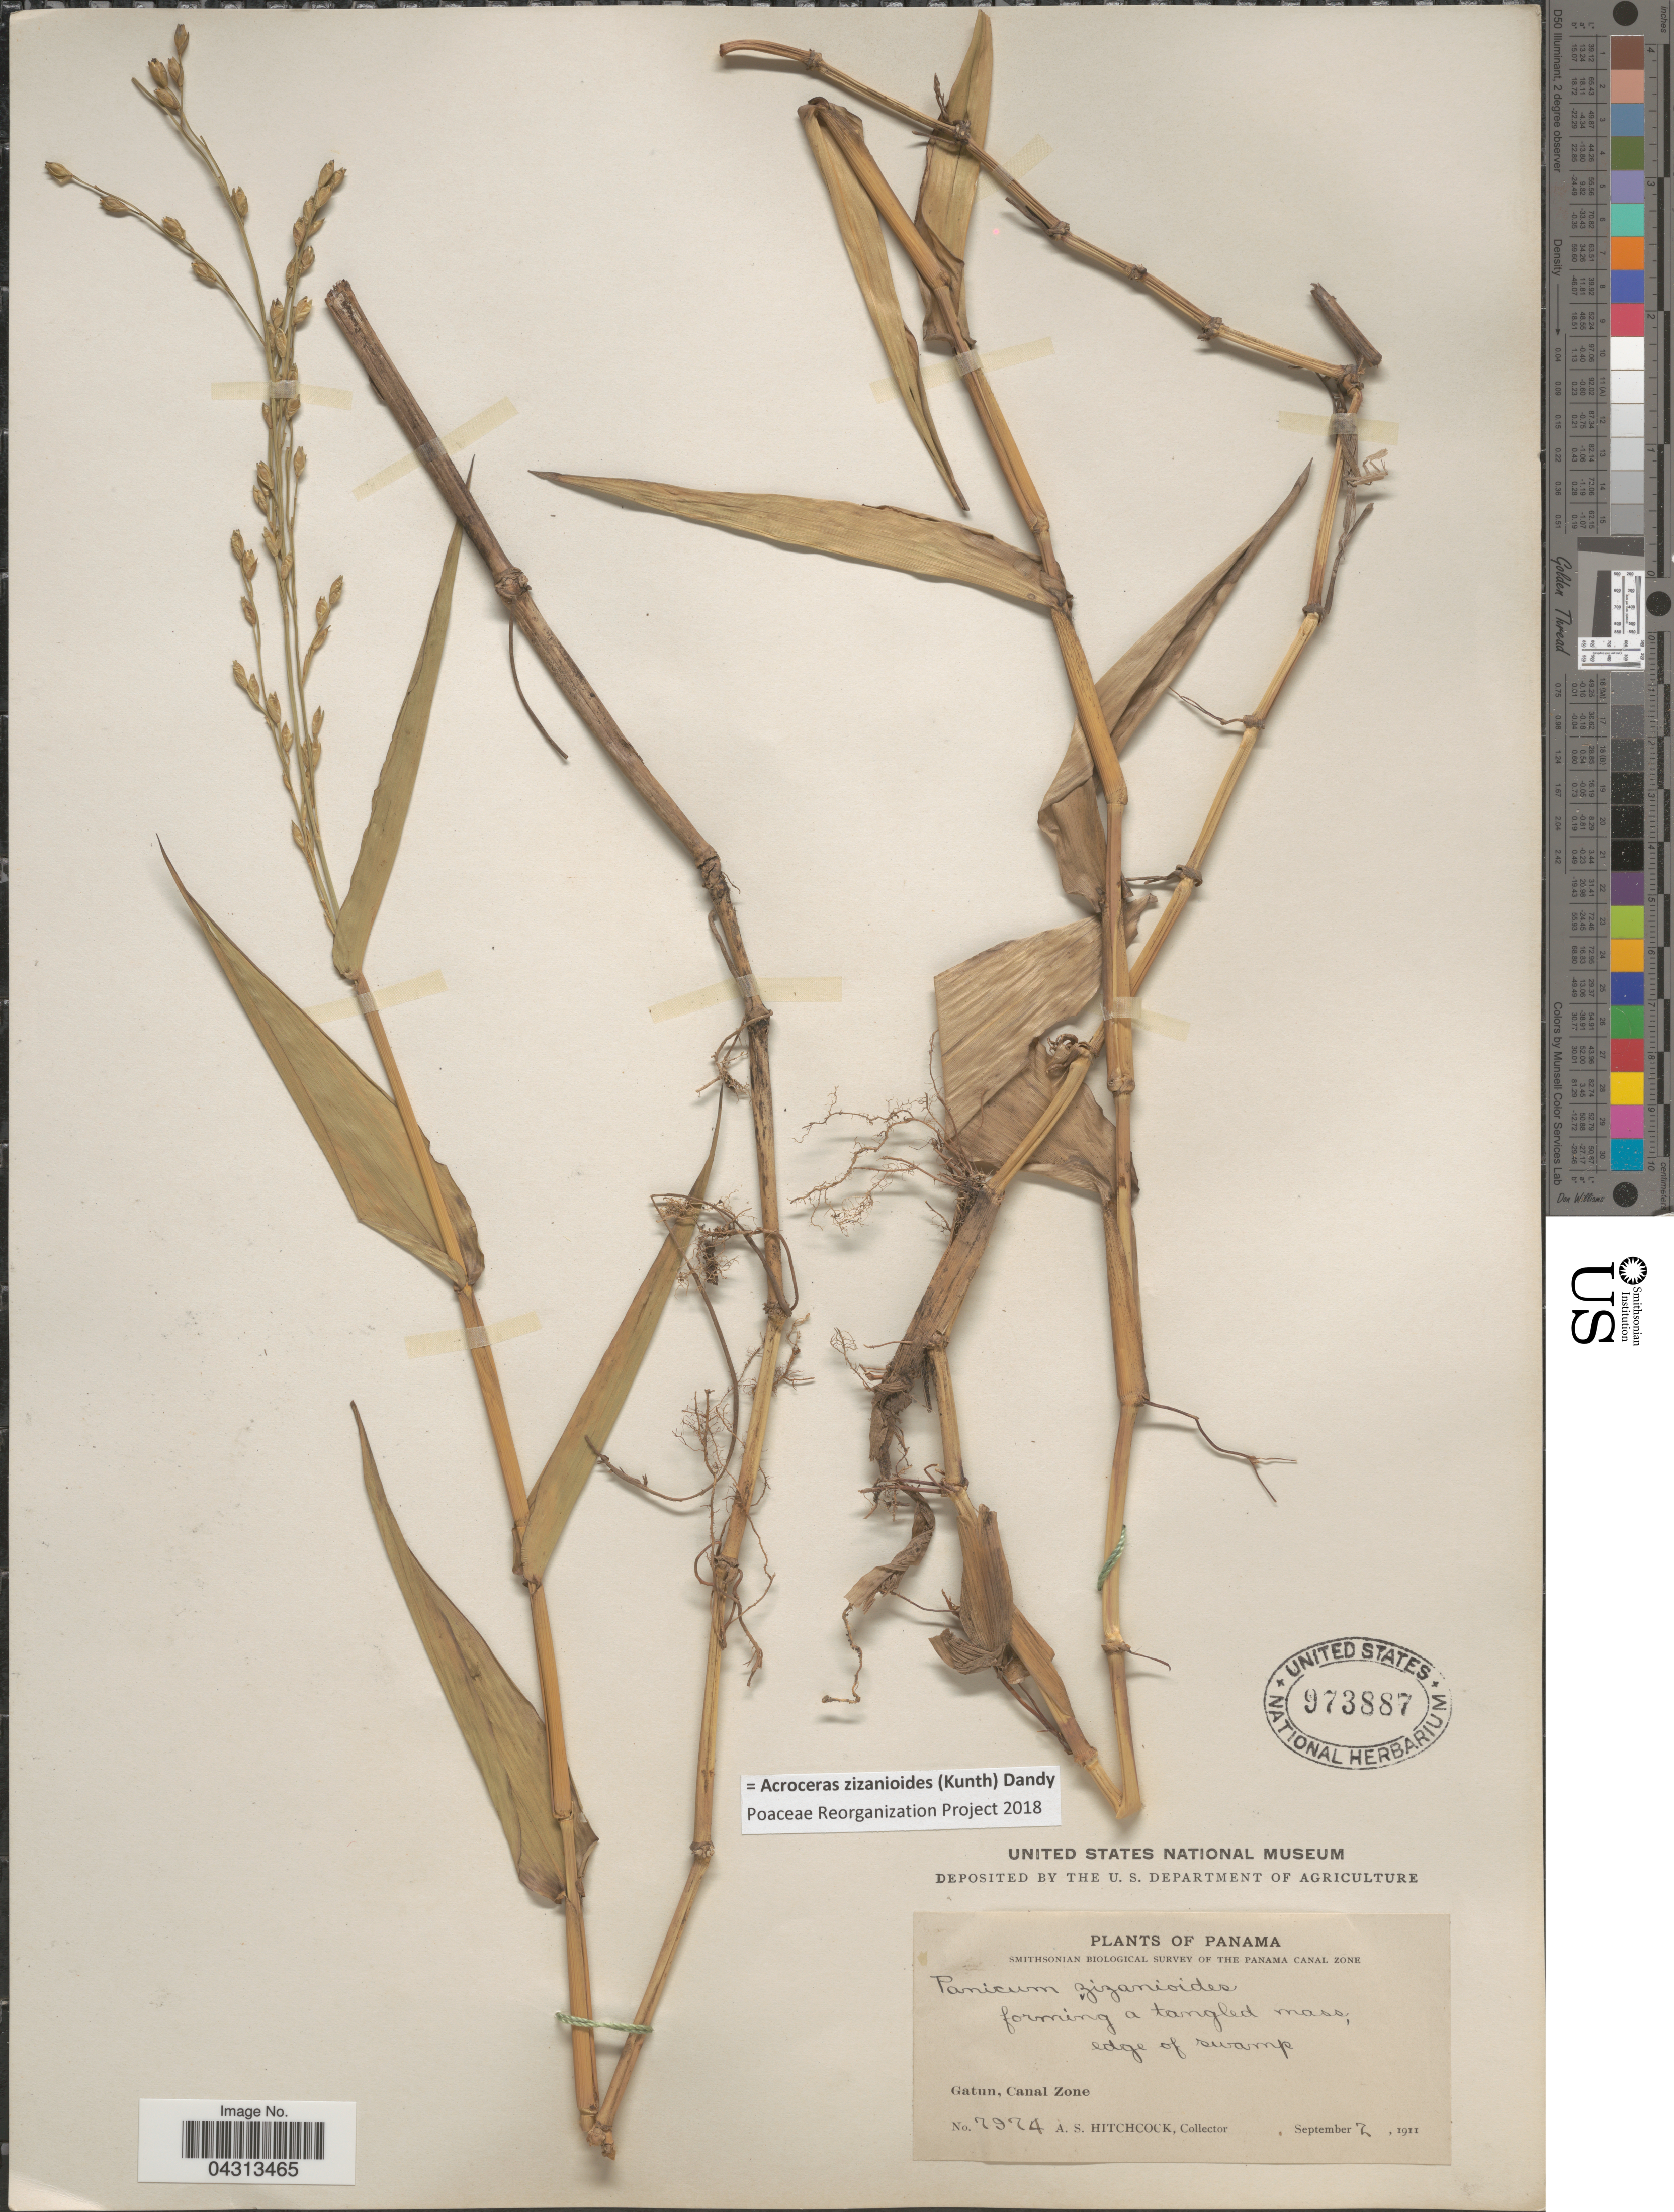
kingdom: Plantae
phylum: Tracheophyta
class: Liliopsida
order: Poales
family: Poaceae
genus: Acroceras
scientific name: Acroceras zizanioides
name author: (Kunth) Dandy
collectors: A. S. Hitchcock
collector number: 7974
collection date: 1911-09-07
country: Panama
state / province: Colón / Panamá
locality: Smithsonian Biological Survey of The Panama Canal Zone. Edge of swamp. Gatun, Canal Zone.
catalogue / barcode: US 973887